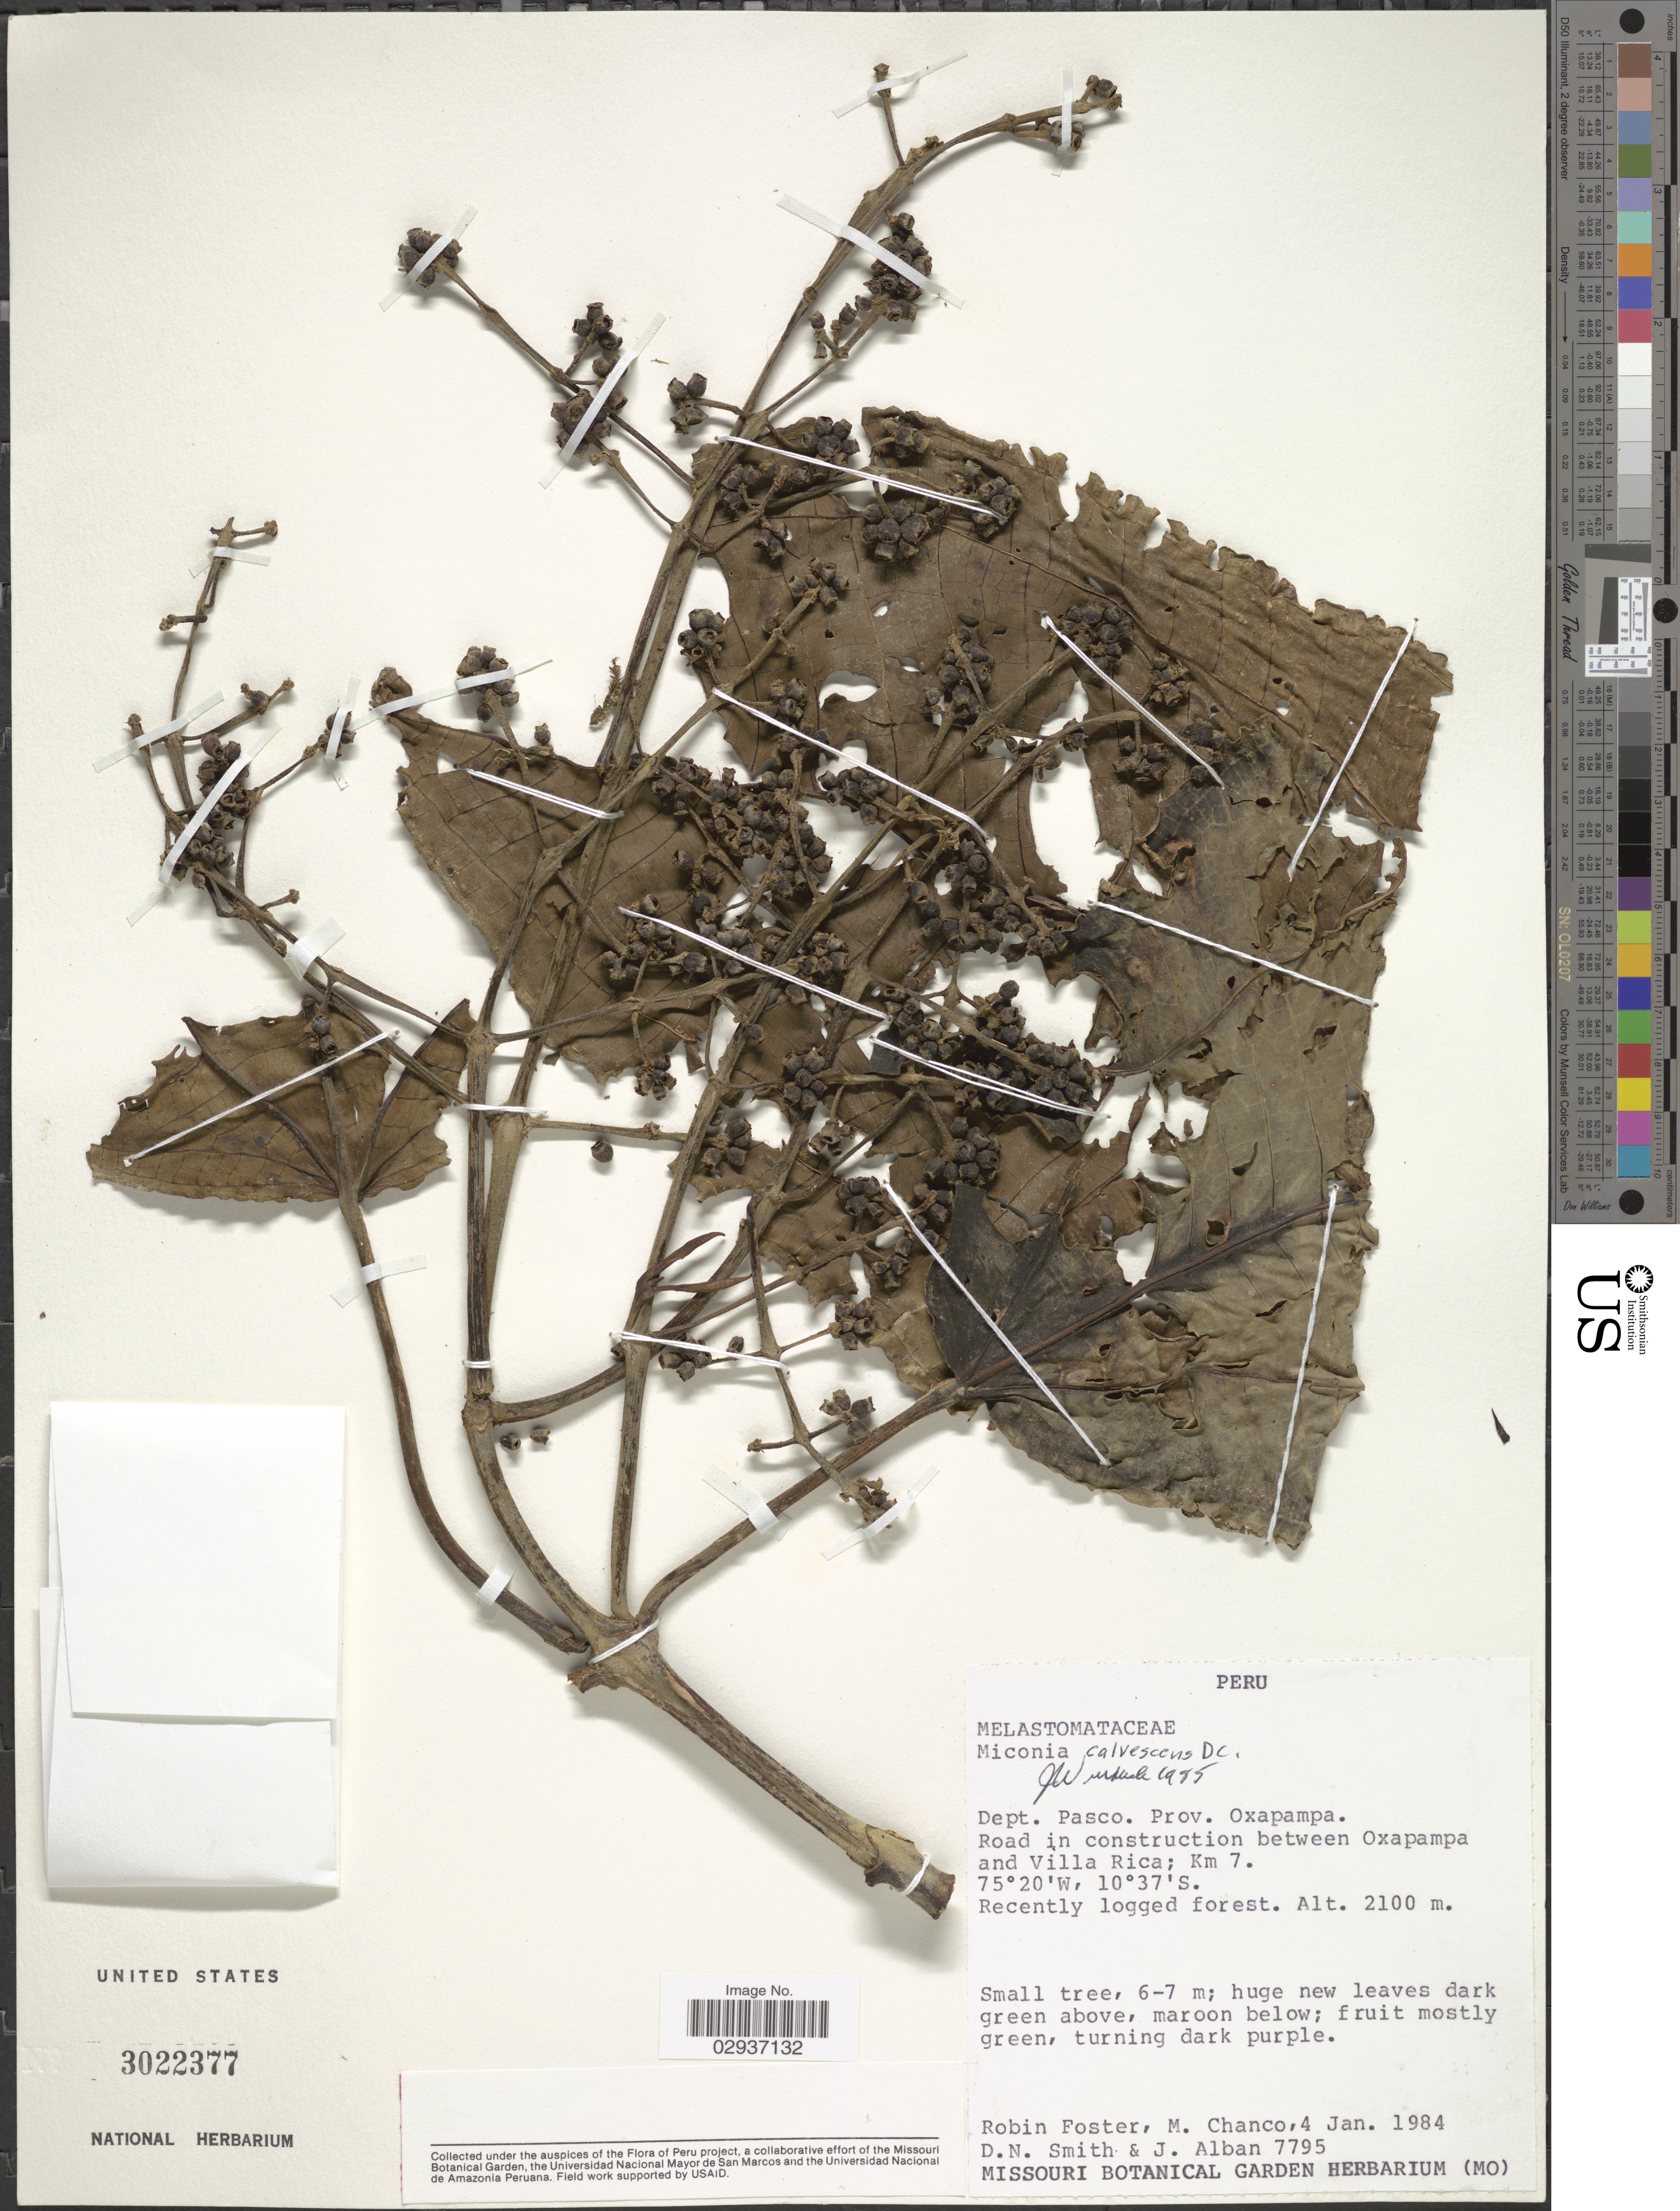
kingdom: Plantae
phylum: Tracheophyta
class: Magnoliopsida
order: Myrtales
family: Melastomataceae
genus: Miconia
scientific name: Miconia calvescens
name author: DC.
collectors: R. B. Foster, M. Chanco, D. Smith & J. Alban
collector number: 7795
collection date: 1984-01-04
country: Peru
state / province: Pasco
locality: Dept. Pasco. Prov. Oxapampa. Road in construction between Oxapampa and Villa Rica; Km 7.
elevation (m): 2100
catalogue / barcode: US 3022377